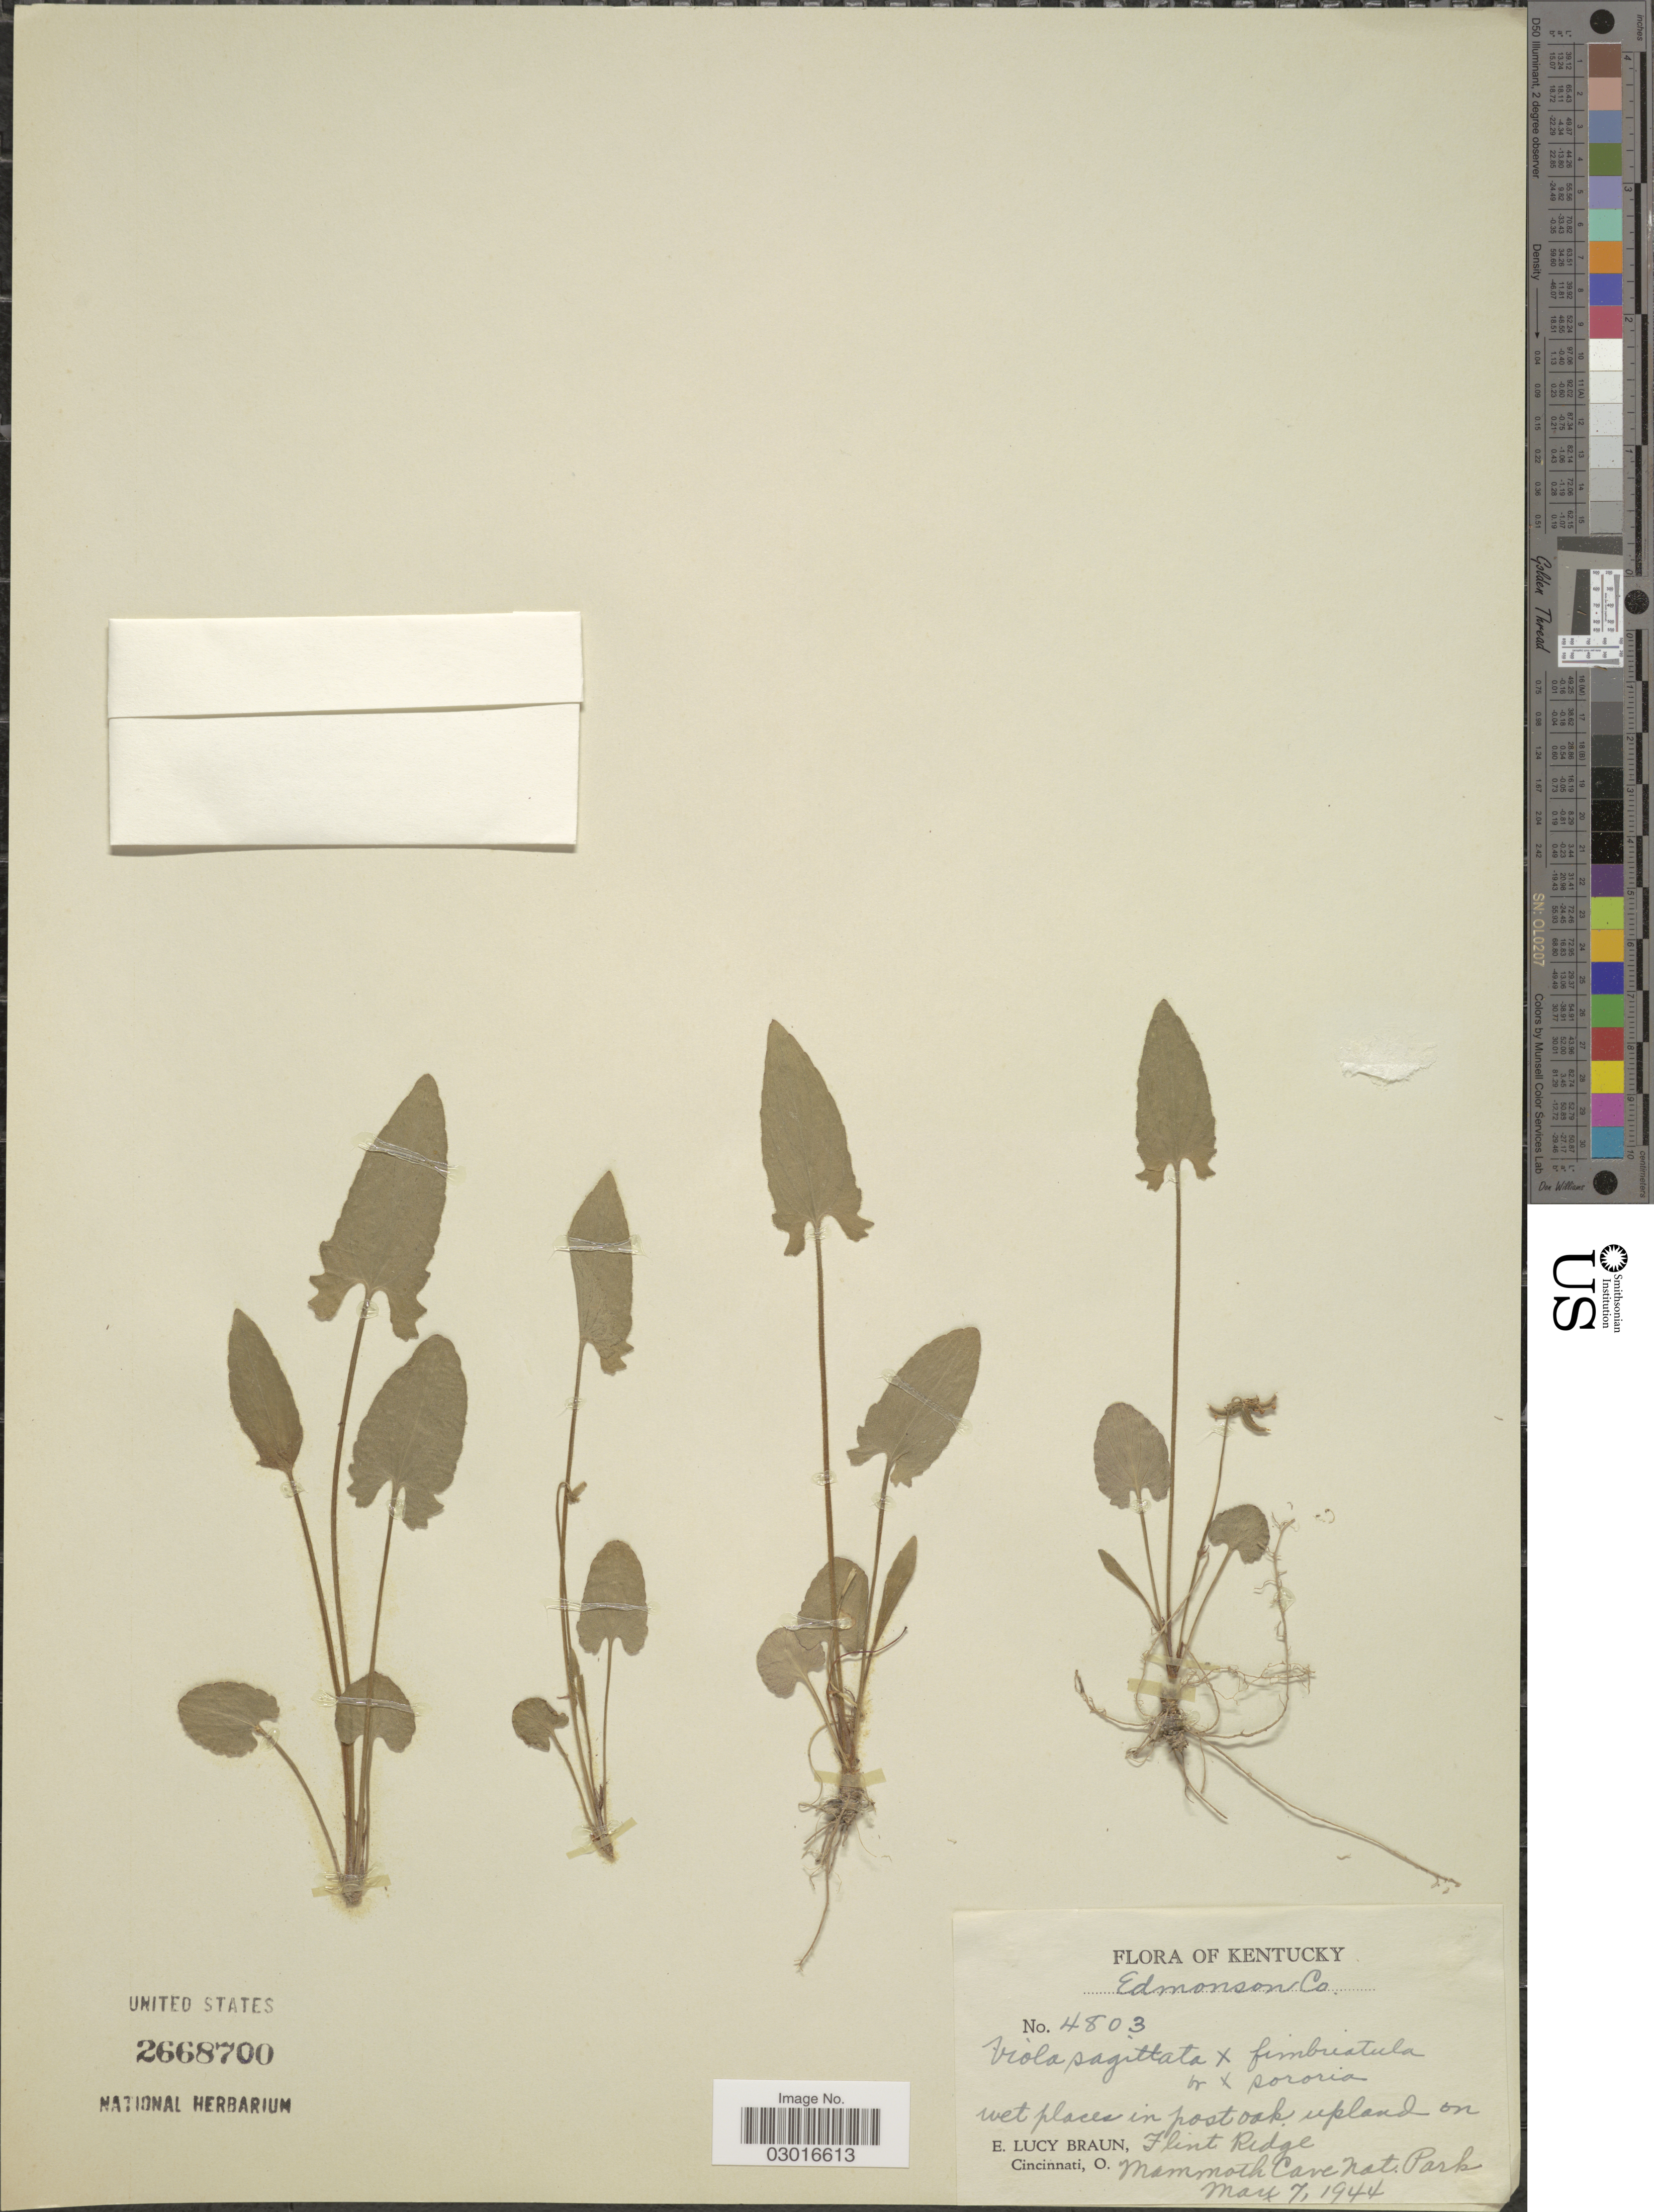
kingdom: Plantae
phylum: Tracheophyta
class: Magnoliopsida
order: Malpighiales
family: Violaceae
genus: Viola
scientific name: Viola sagittata x V. fimbriatula Small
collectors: E. L. Braun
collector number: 4803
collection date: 1944-05-07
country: United States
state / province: Kentucky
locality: Edmonson Co. Wet places in post oak upland on Flint Ridge. Mammoth Cave Nat. Park.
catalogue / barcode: US 2668700